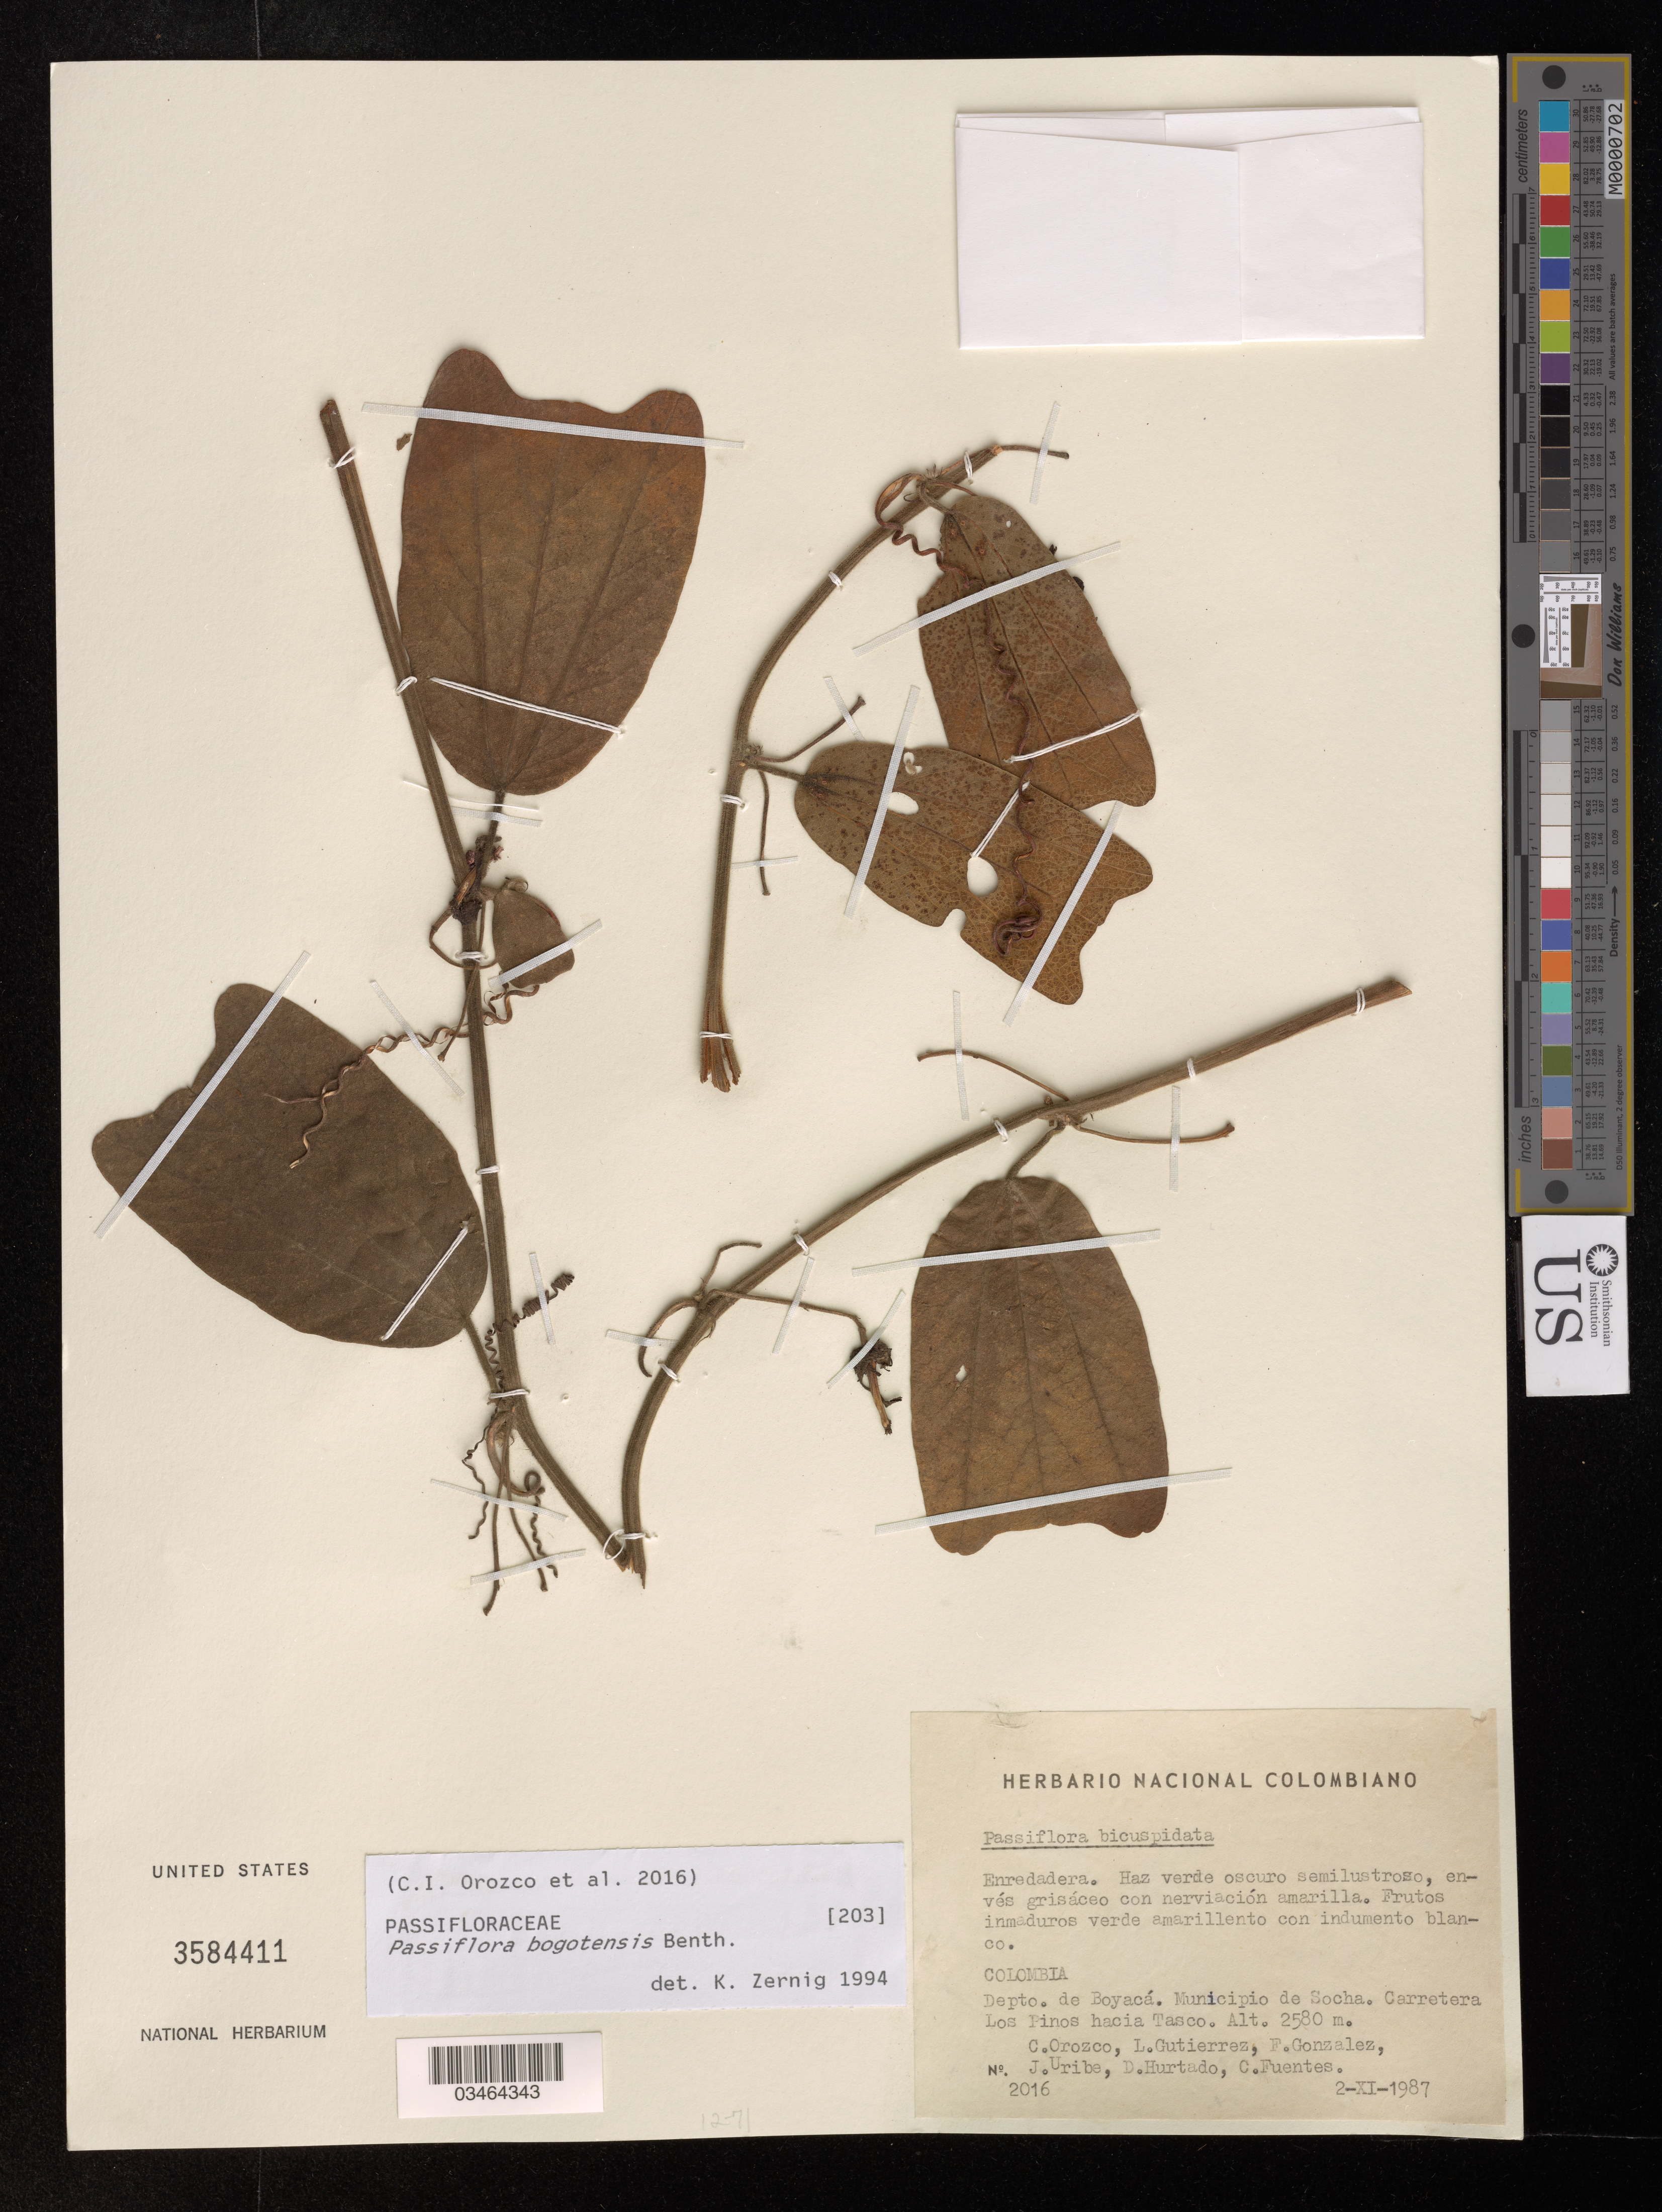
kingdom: Plantae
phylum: Tracheophyta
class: Magnoliopsida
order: Malpighiales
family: Passifloraceae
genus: Passiflora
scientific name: Passiflora bogotensis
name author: Benth.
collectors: C. Orozco, L. Gutiérrez, F. Gonzalez, J. Uribe & et al.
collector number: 2016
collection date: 1987-11-02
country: Colombia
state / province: Boyacá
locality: Municipio de Socha. Carretera Los Pinos hacia Tasco.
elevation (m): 2580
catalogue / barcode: US 3584411